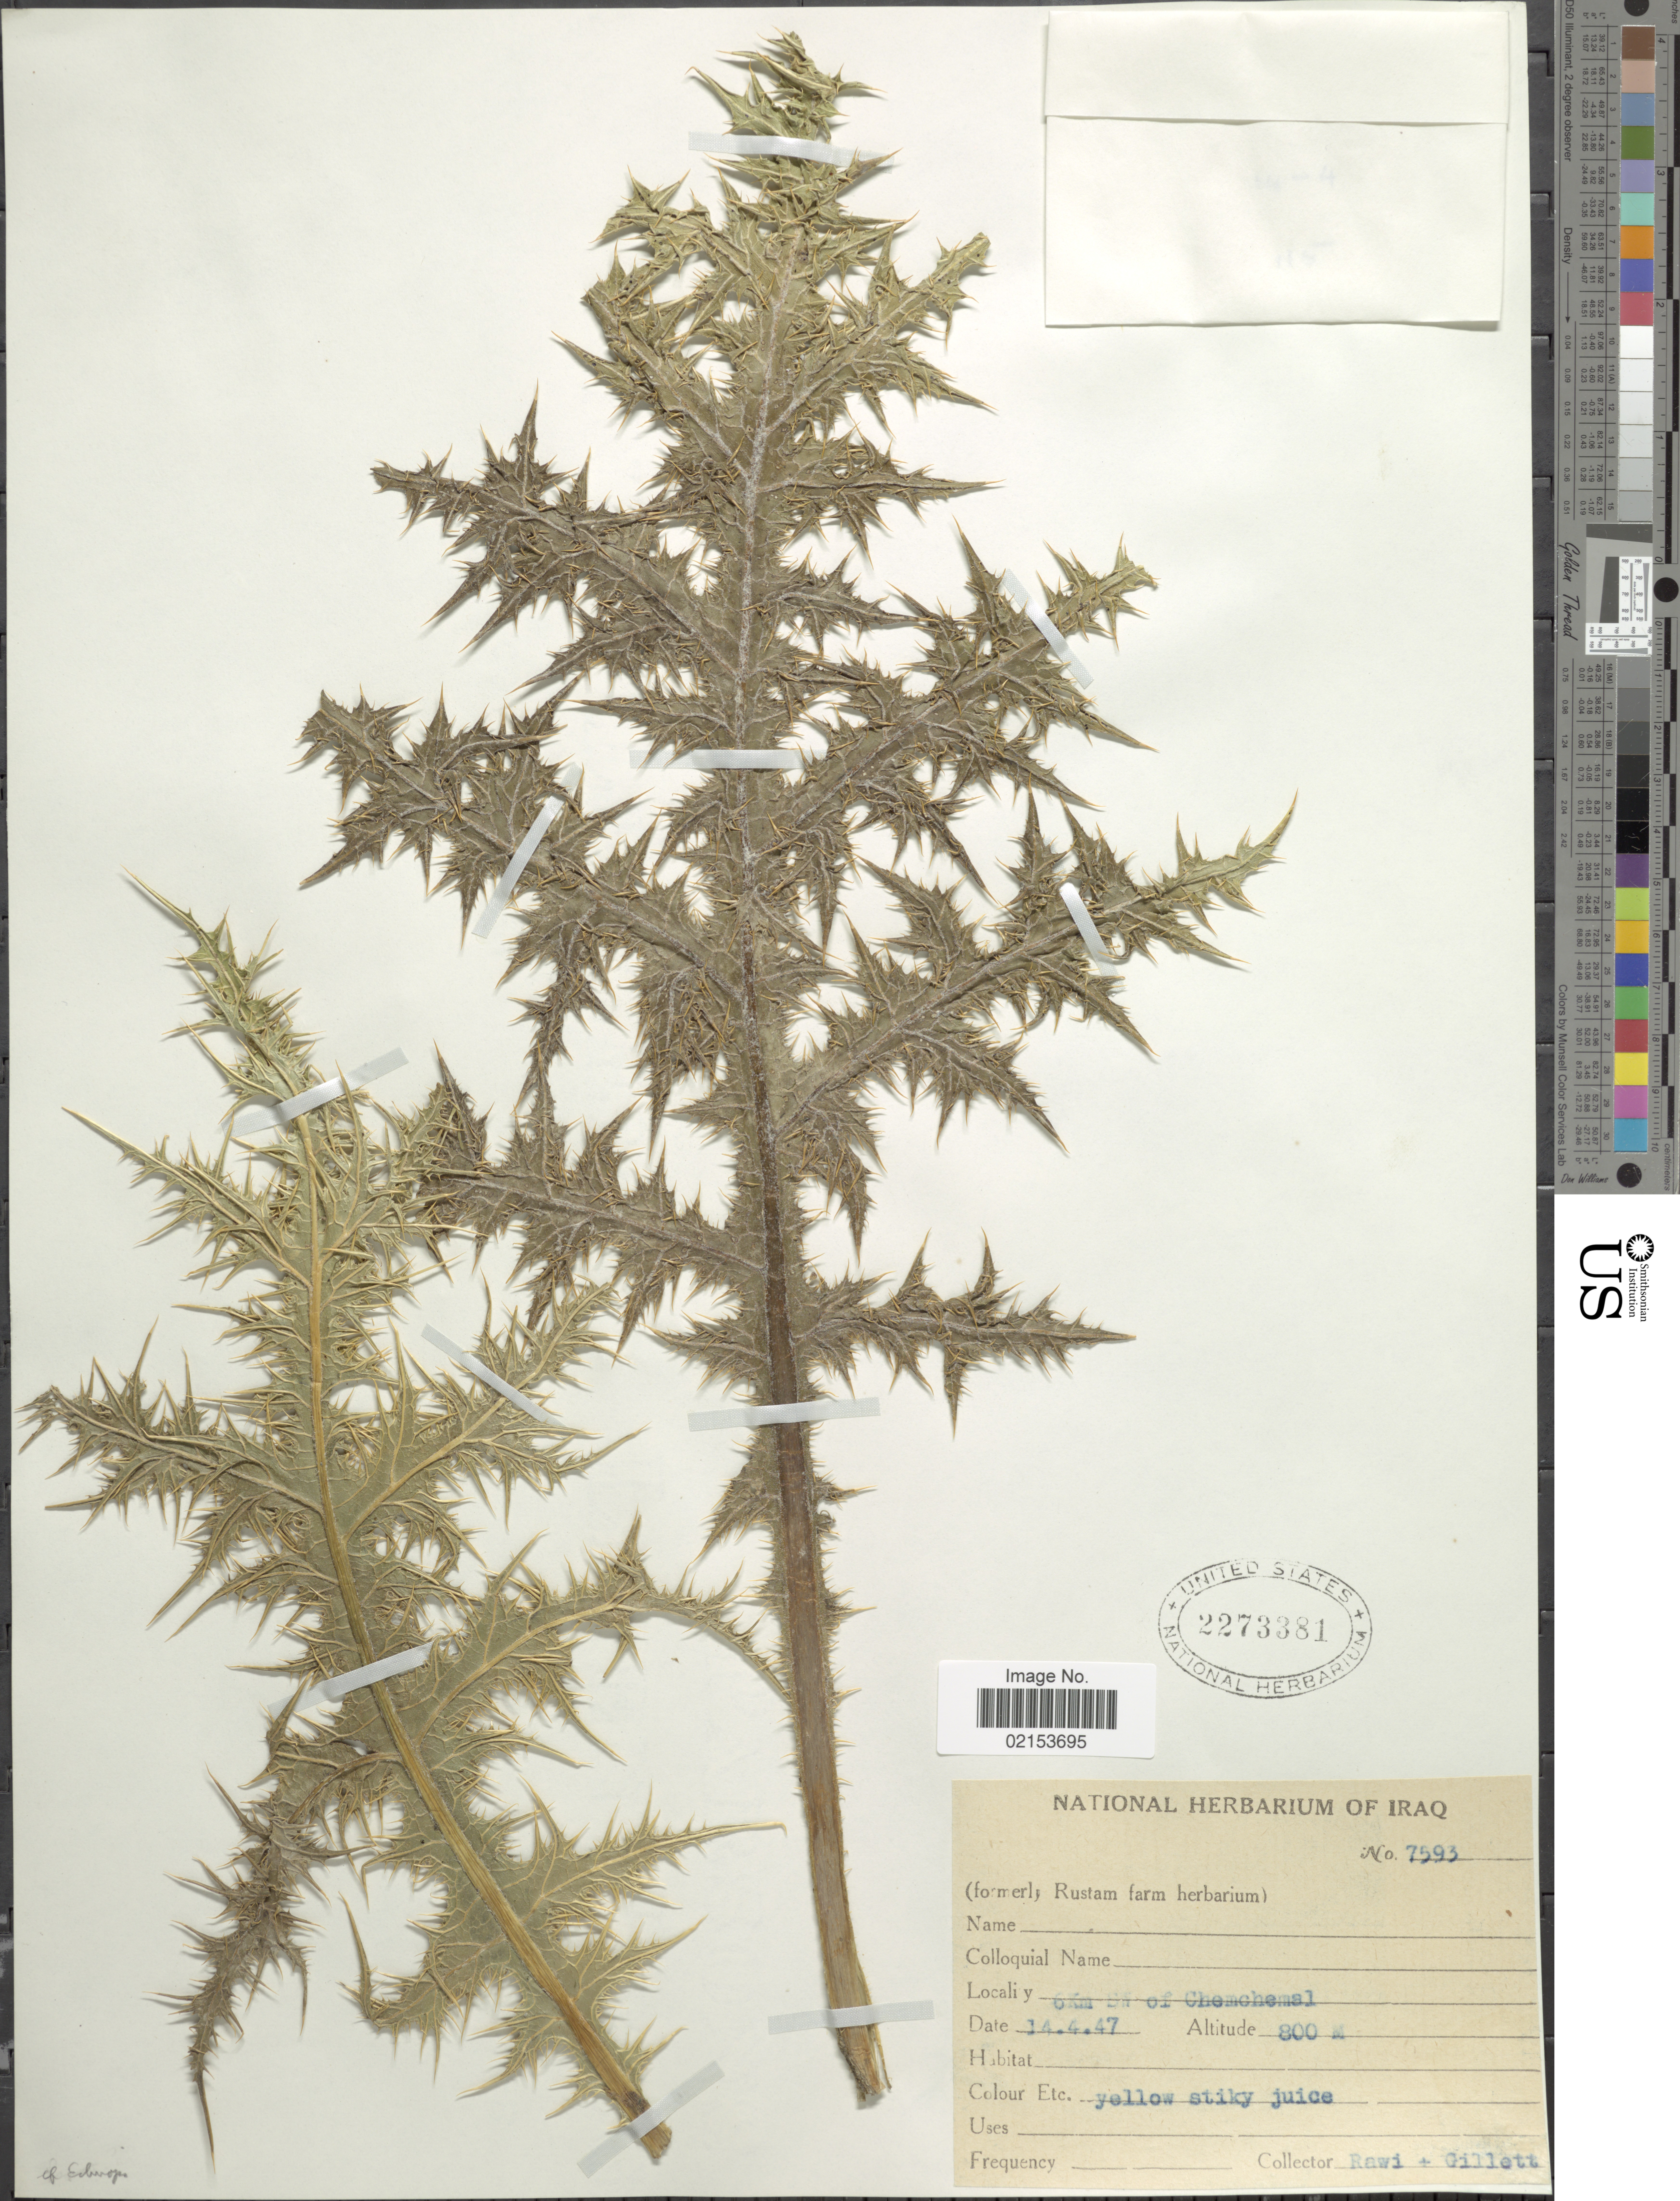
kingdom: Plantae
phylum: Tracheophyta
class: Magnoliopsida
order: Asterales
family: Asteraceae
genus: Echinops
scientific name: Echinops sp.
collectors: -. Rawi & Gillett, --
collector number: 7593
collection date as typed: Transcribed d/m/y: 14/4/47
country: Iraq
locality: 6 Km Sw of Chemchemal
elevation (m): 800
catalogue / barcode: US 2273381